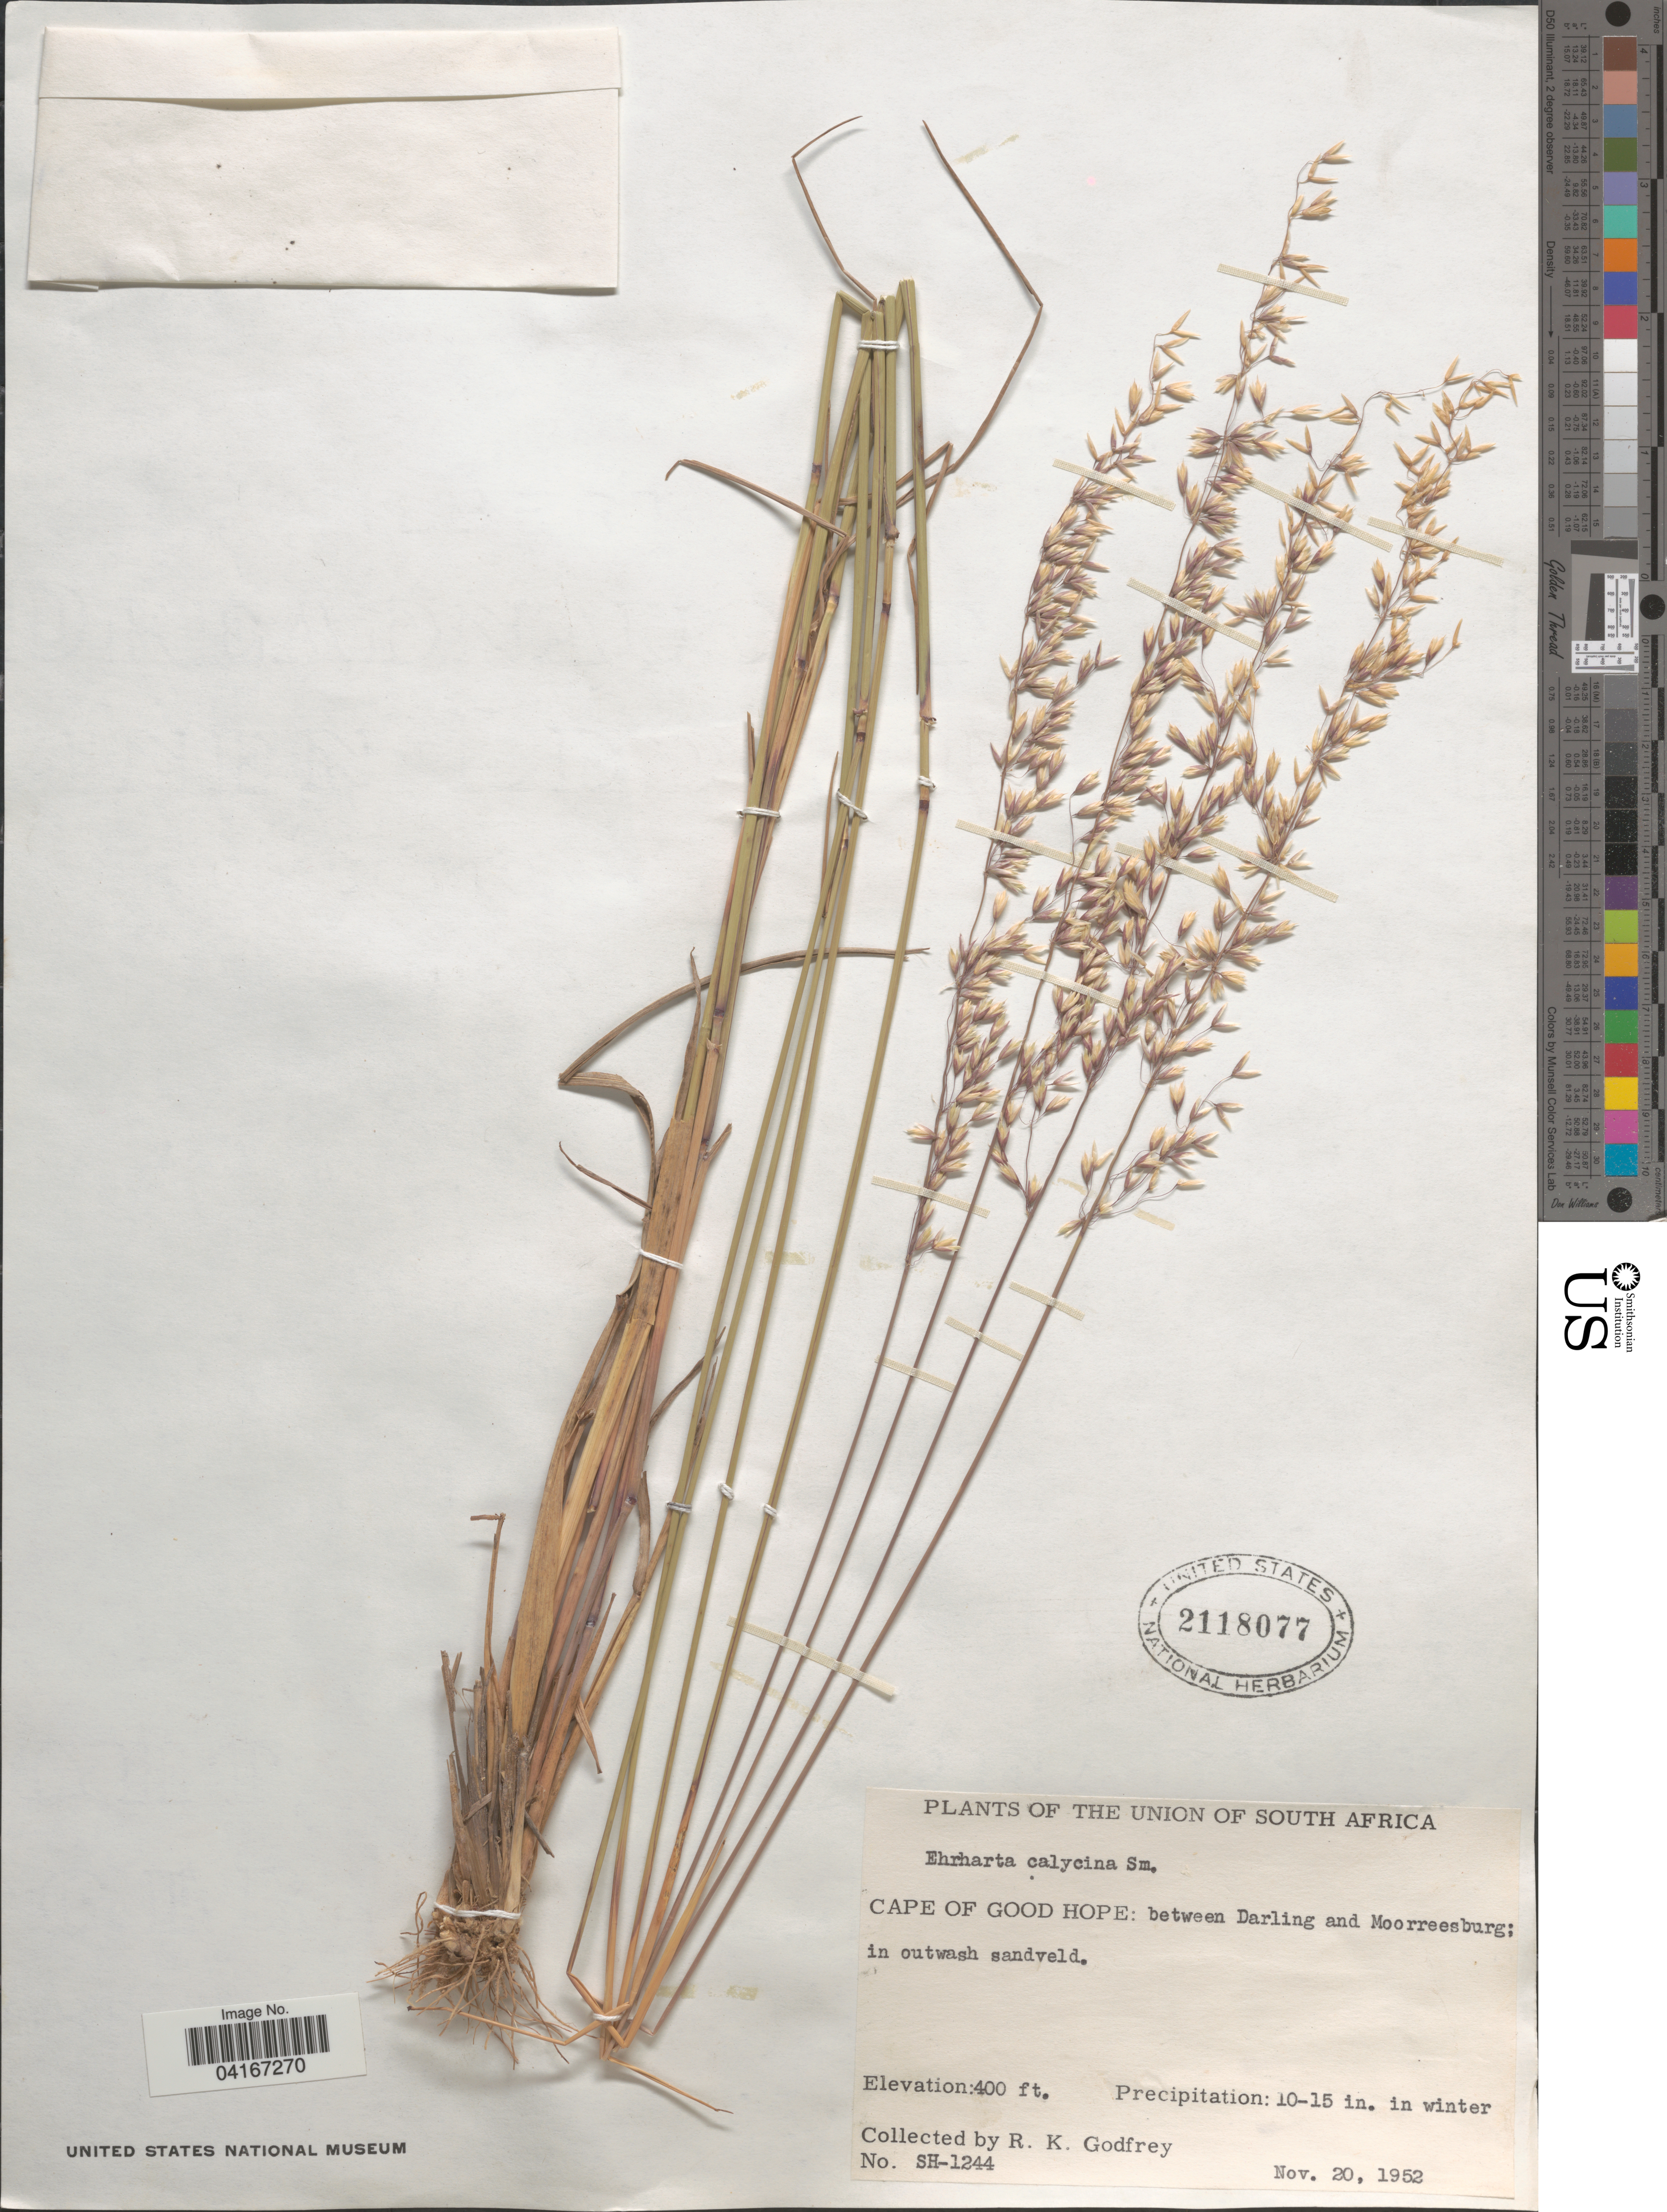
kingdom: Plantae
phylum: Tracheophyta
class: Liliopsida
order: Poales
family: Poaceae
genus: Ehrharta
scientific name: Ehrharta calycina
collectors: R. K. Godfrey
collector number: SH-1244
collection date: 1952-11-20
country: South Africa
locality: The Union of South Africa. Cape of Good Hope: between Darling and Moorreesburg.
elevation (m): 122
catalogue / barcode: US 2118077